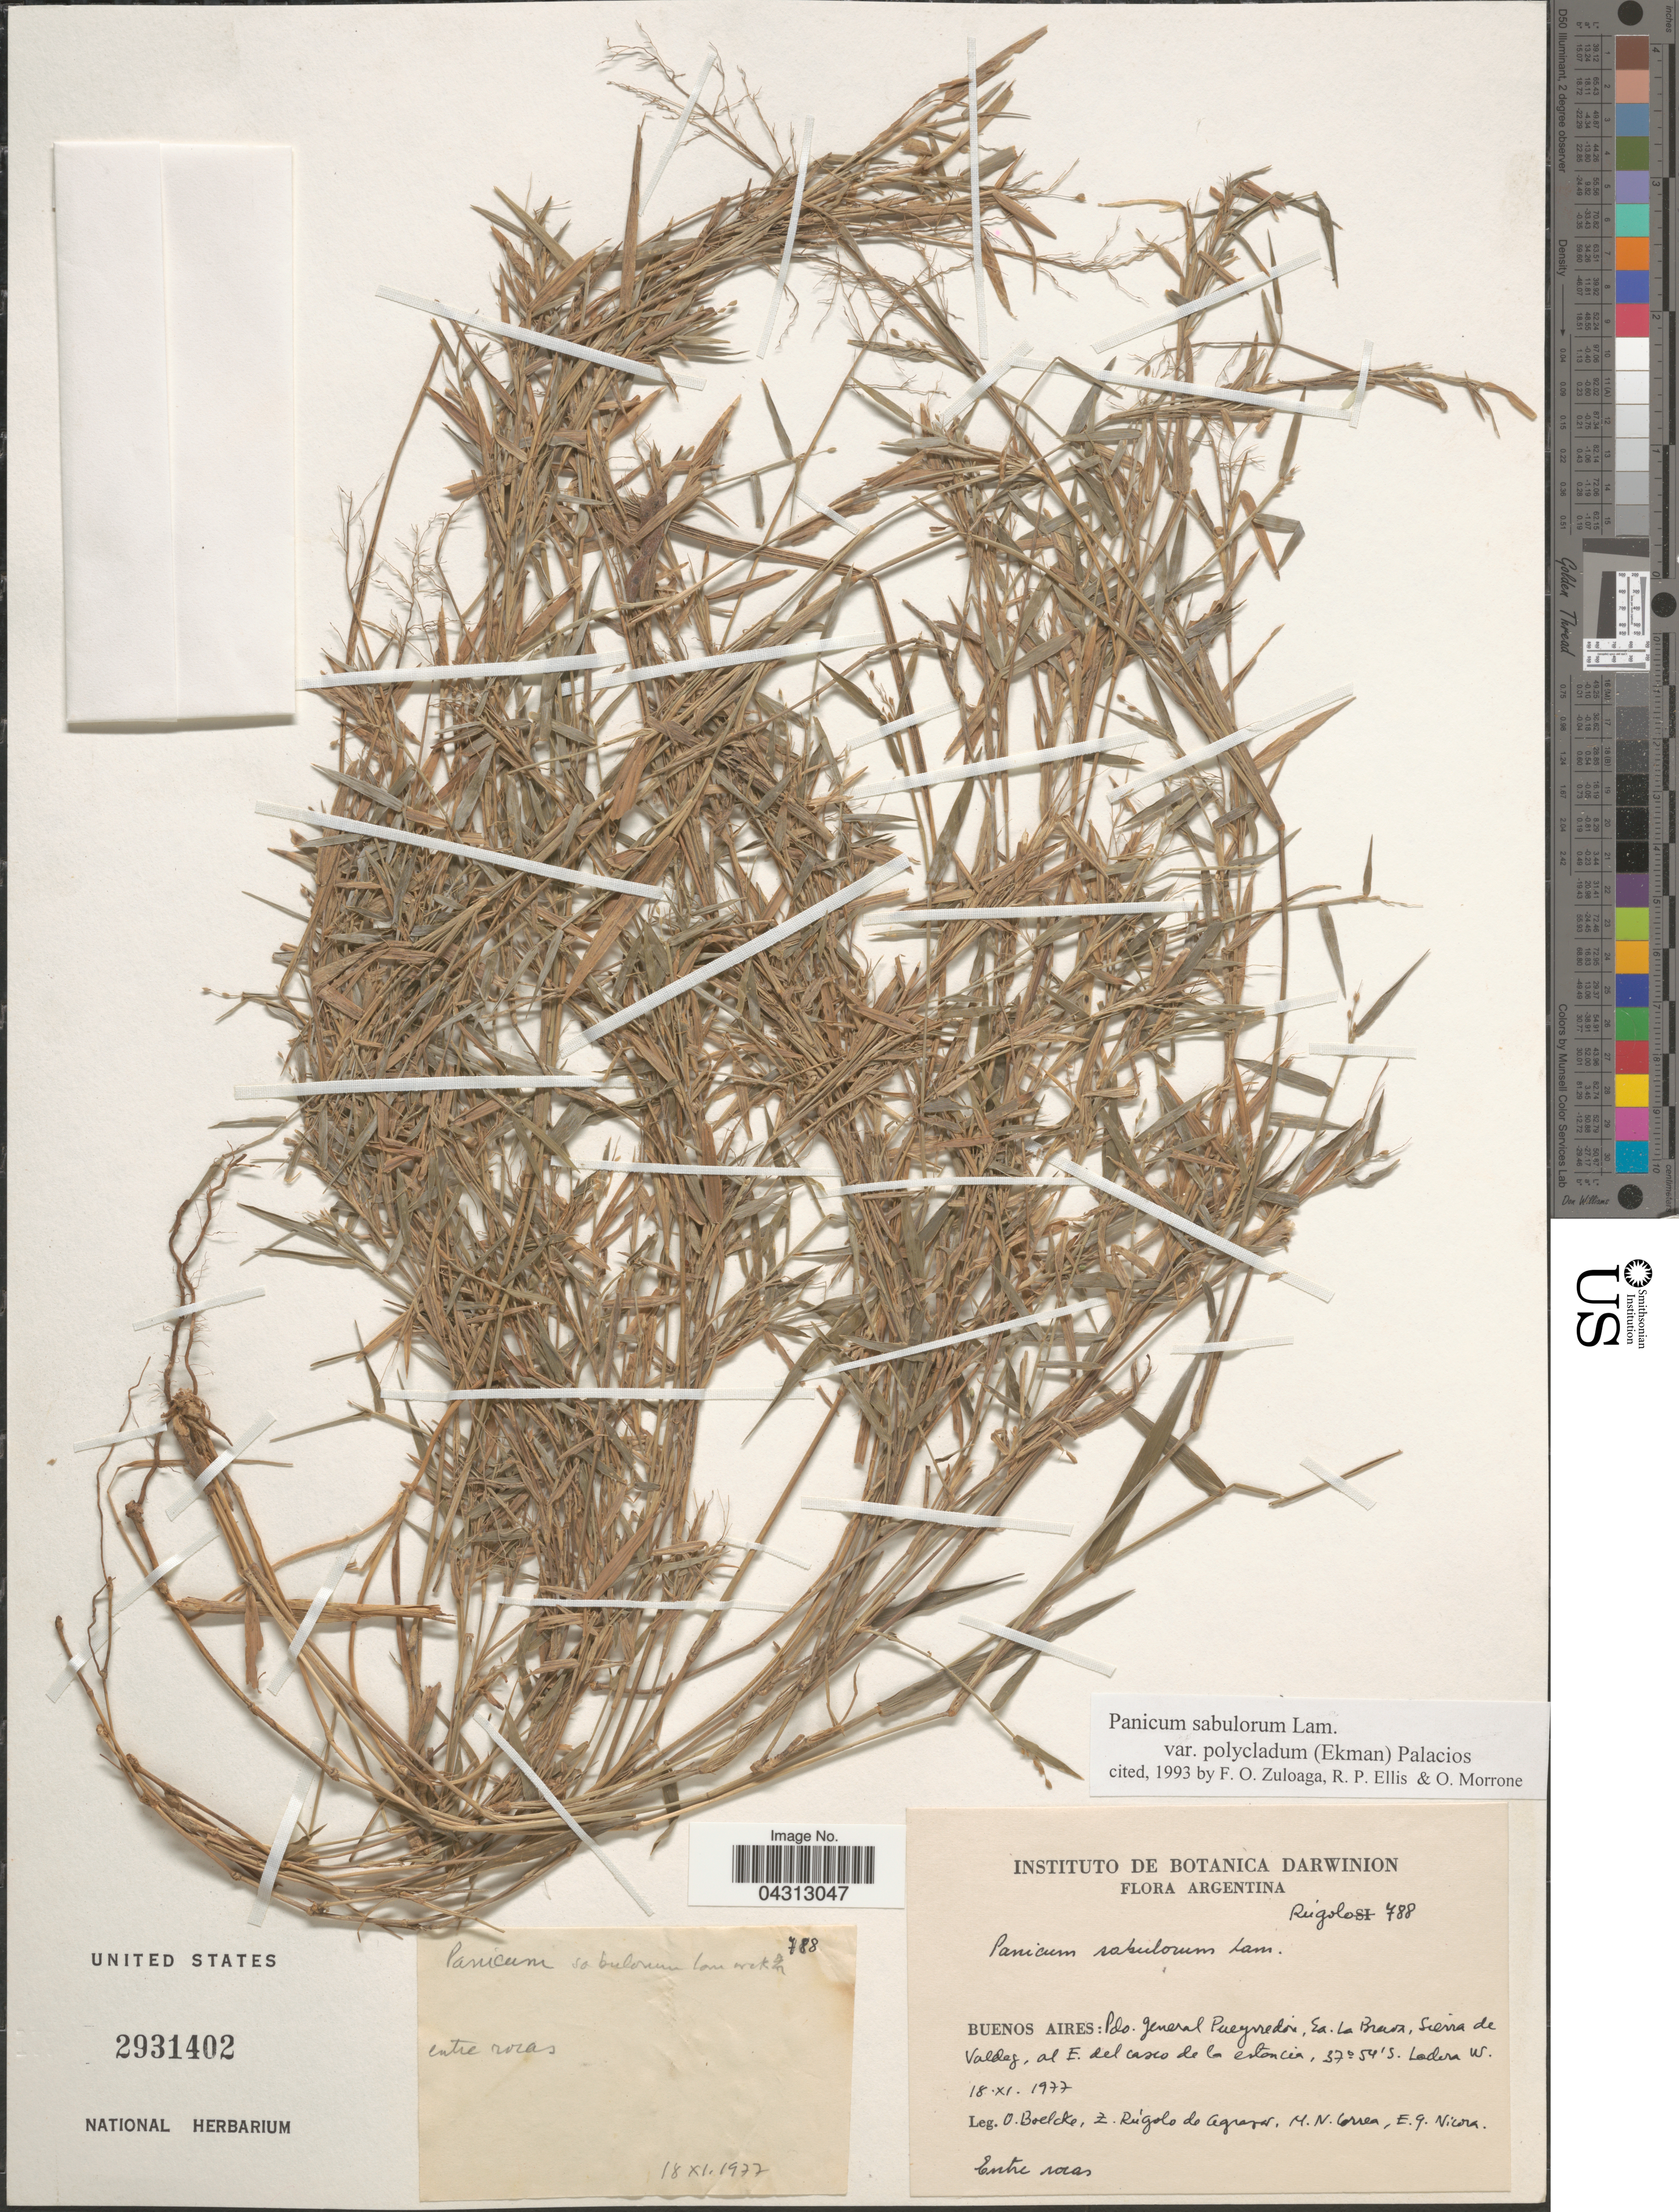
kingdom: Plantae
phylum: Tracheophyta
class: Liliopsida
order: Poales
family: Poaceae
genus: Dichanthelium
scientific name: Dichanthelium sabulorum var. polycladum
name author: (Ekman) Zuloaga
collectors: O. Boelcke, Z. E. Rúgolo de Agrasar, M. N. Correa & E. G. Nicora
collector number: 788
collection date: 1977-11-18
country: Argentina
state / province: Buenos Aires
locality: Pdo. General Pueyrredon, Ea. La Brava, Sierra de Valdez, al E. del casco de la estancia.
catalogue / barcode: US 2931402